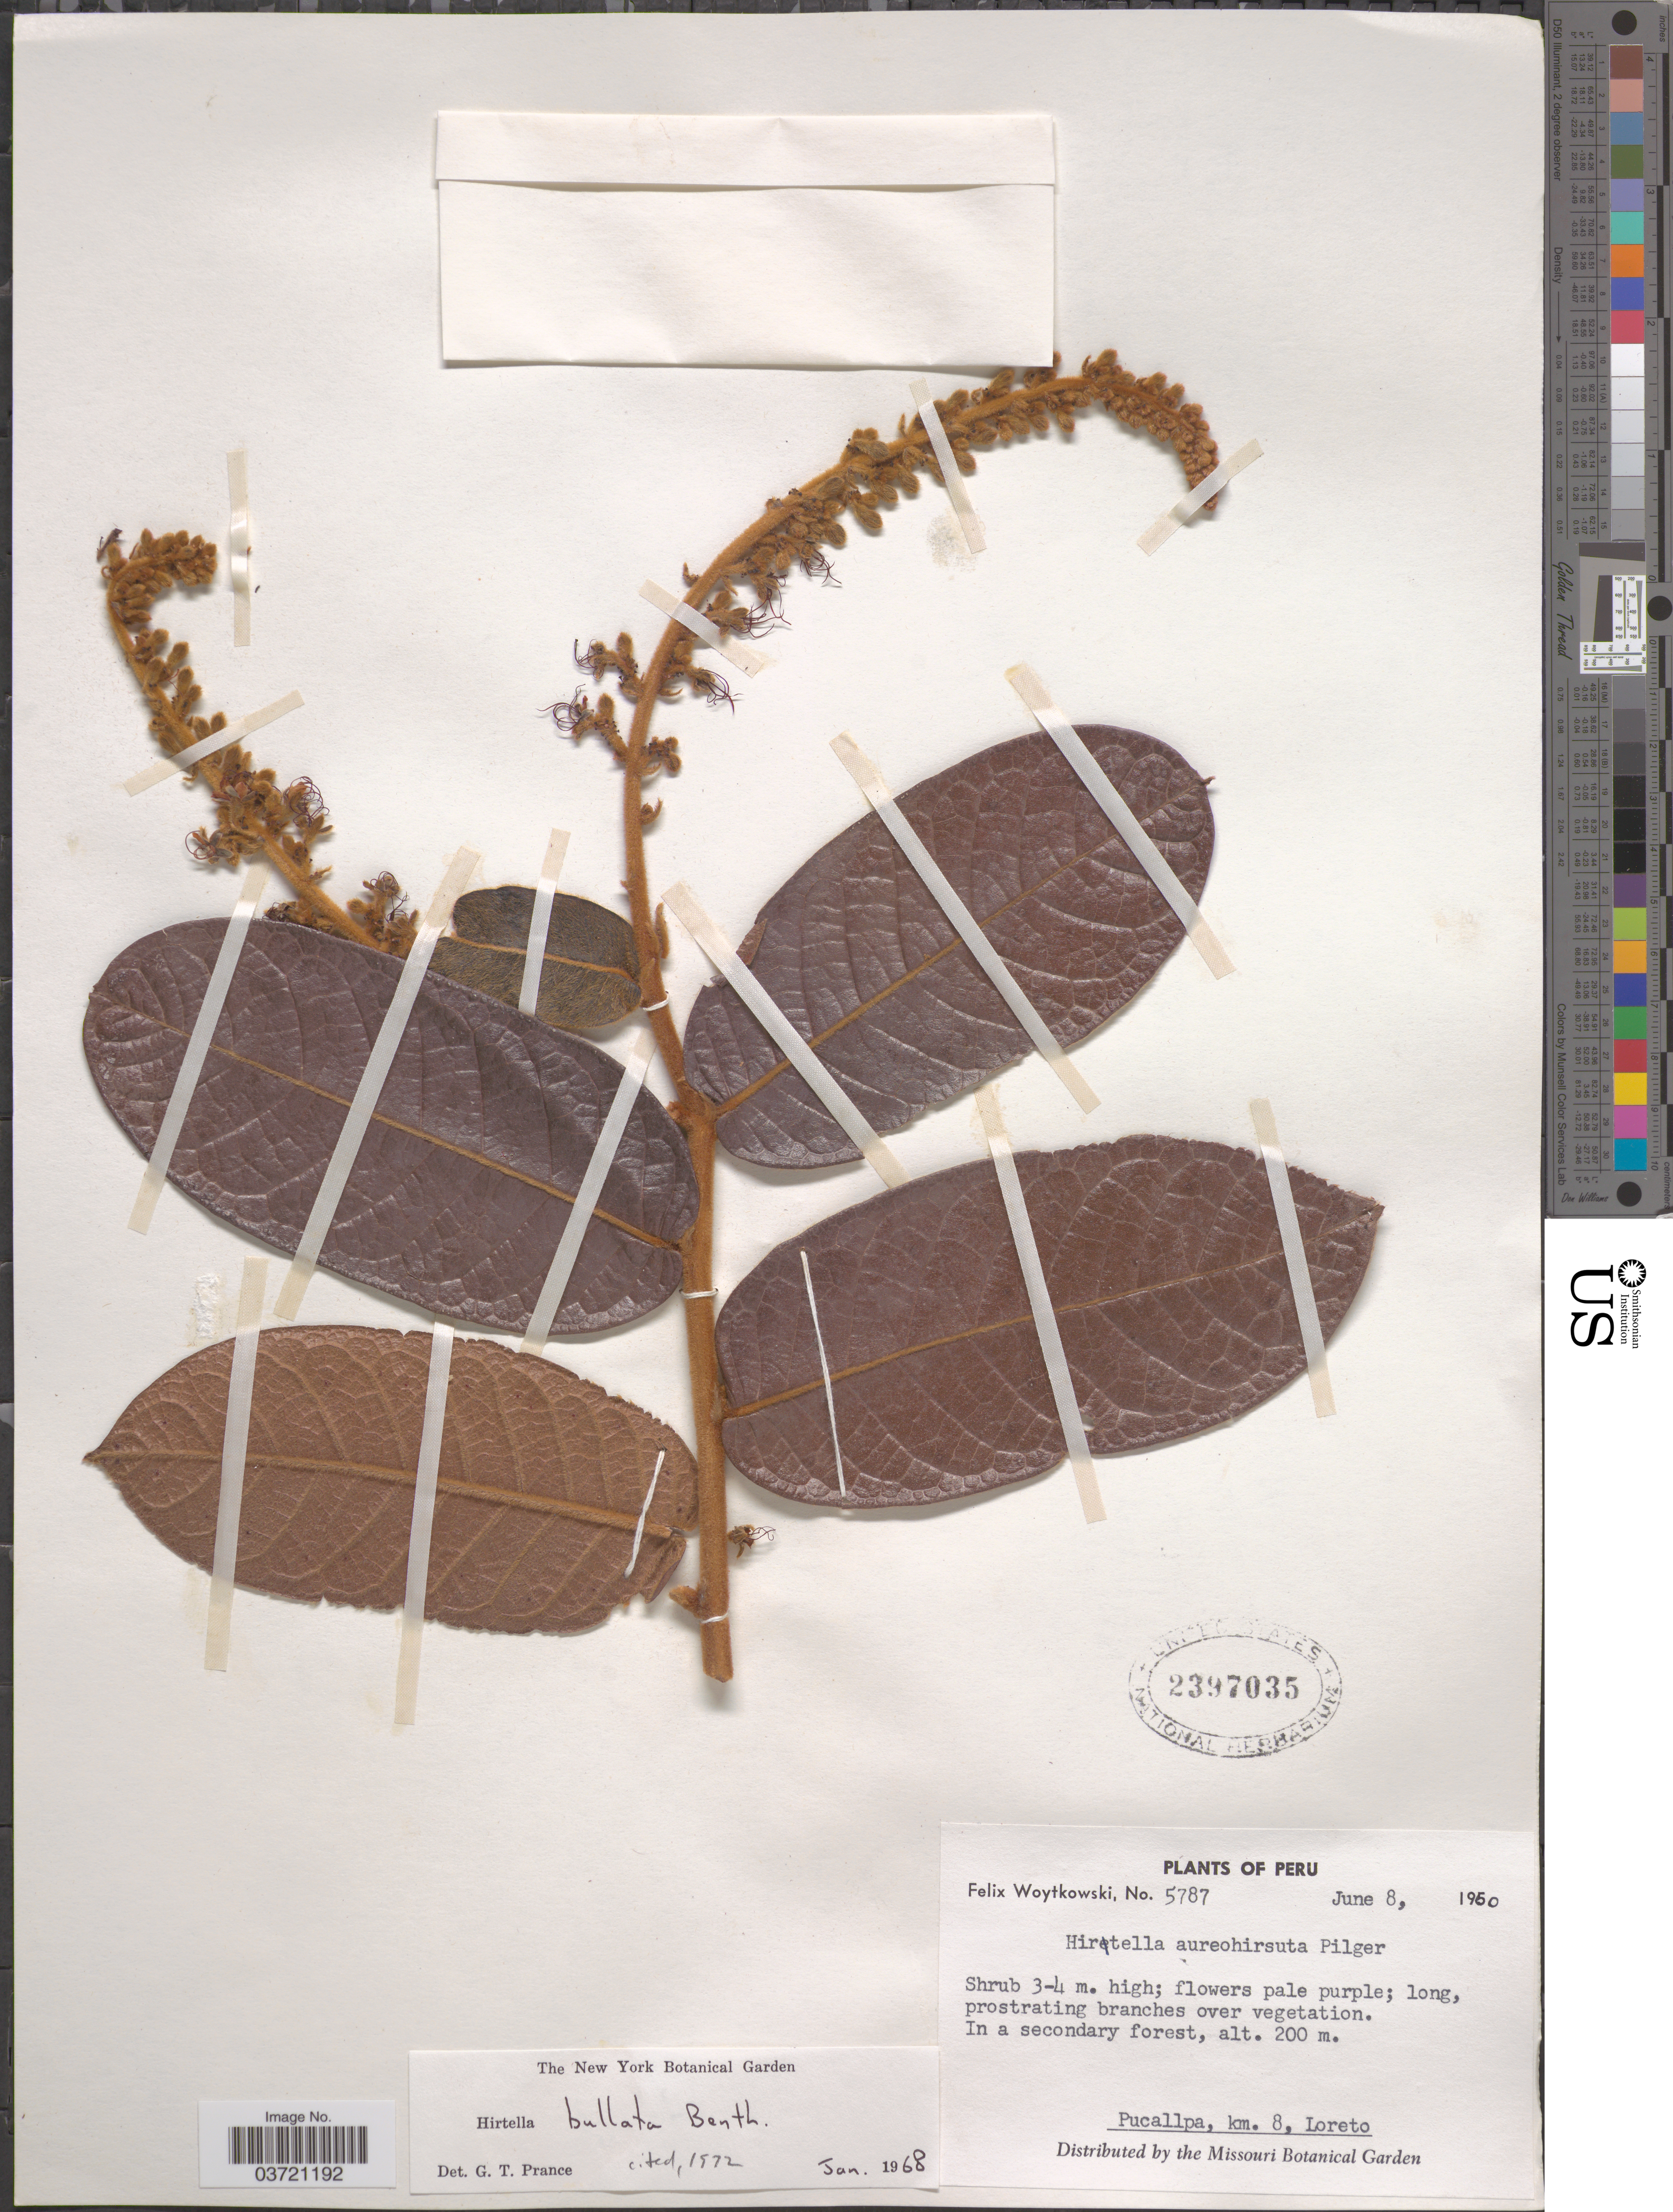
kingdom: Plantae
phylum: Tracheophyta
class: Magnoliopsida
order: Malpighiales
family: Chrysobalanaceae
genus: Hirtella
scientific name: Hirtella bullata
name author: Benth.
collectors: F. Woytkowski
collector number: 5787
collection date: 1950-06-08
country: Peru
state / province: Loreto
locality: In a secondary forest. Pucallpa, km. 8.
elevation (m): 200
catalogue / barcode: US 2397035